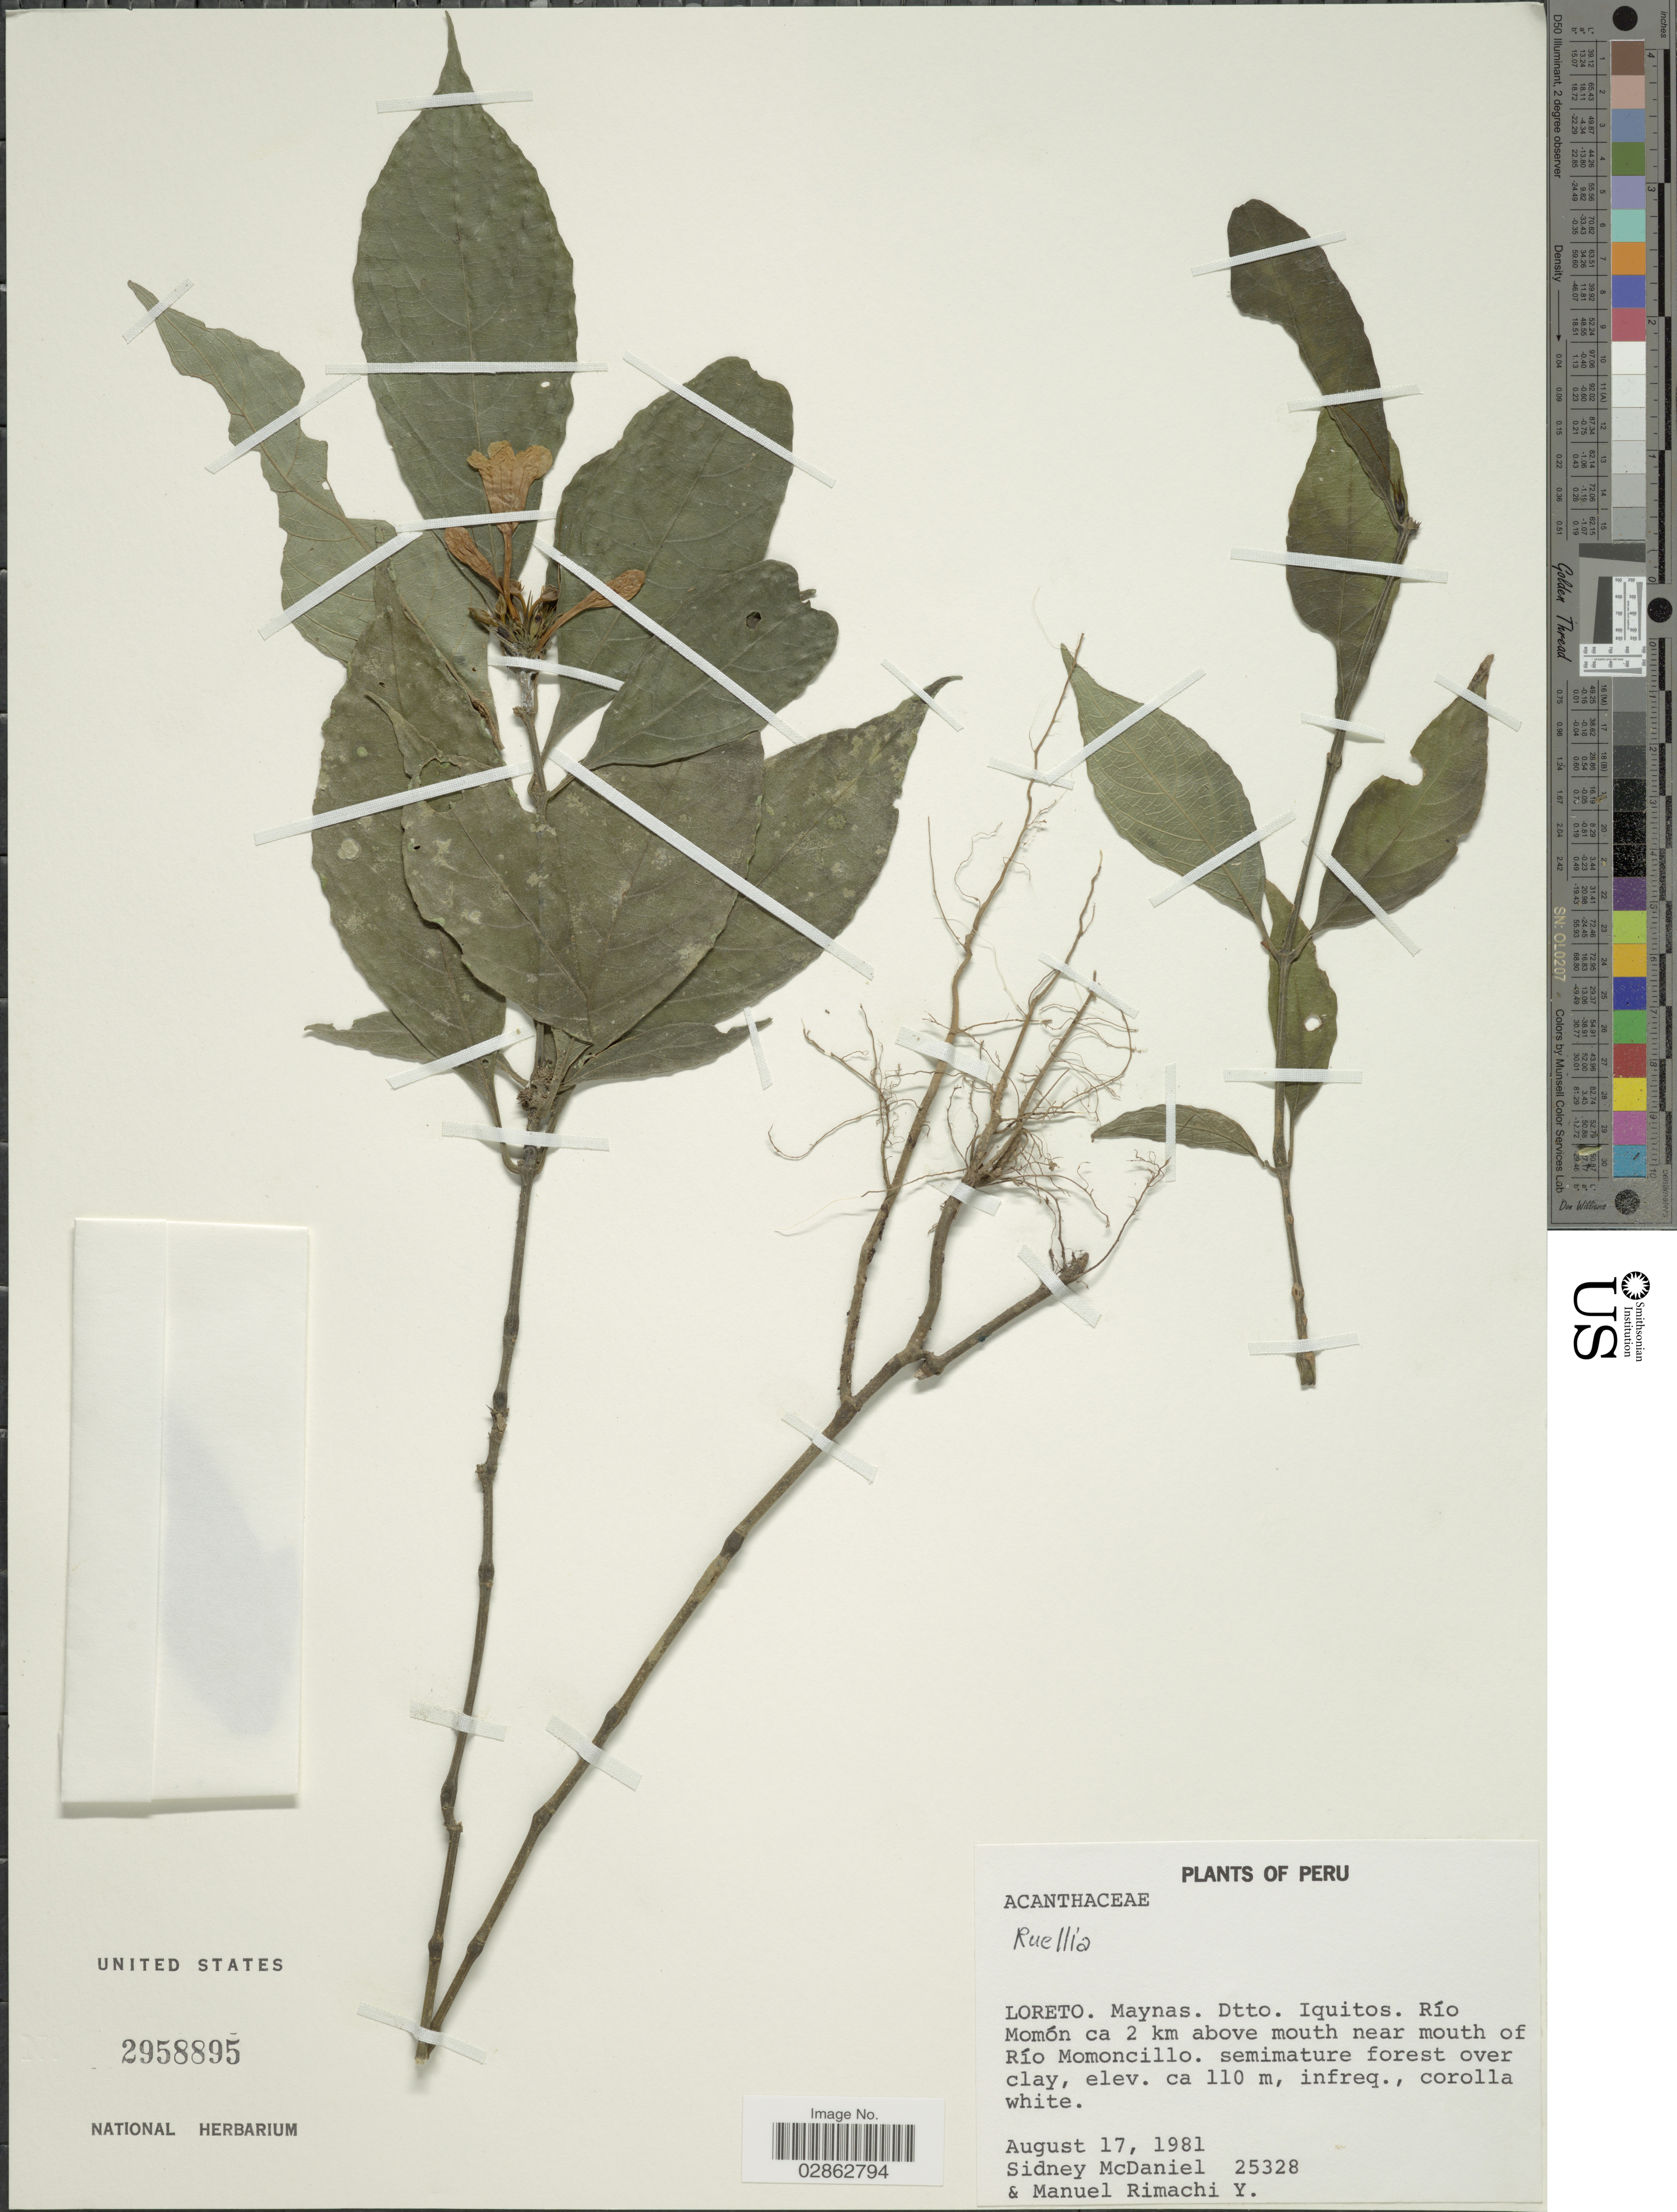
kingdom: Plantae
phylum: Tracheophyta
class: Magnoliopsida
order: Lamiales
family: Acanthaceae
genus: Ruellia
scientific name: Ruellia sp.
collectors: S. McDaniel & M. Rimachi Y.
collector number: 25328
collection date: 1981-08-17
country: Peru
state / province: Loreto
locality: Maynas. Dtto. Iquitos. Río Momón ca 2 km above mouth near mouth of Río Momoncillo.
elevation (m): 110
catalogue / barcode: US 2958895